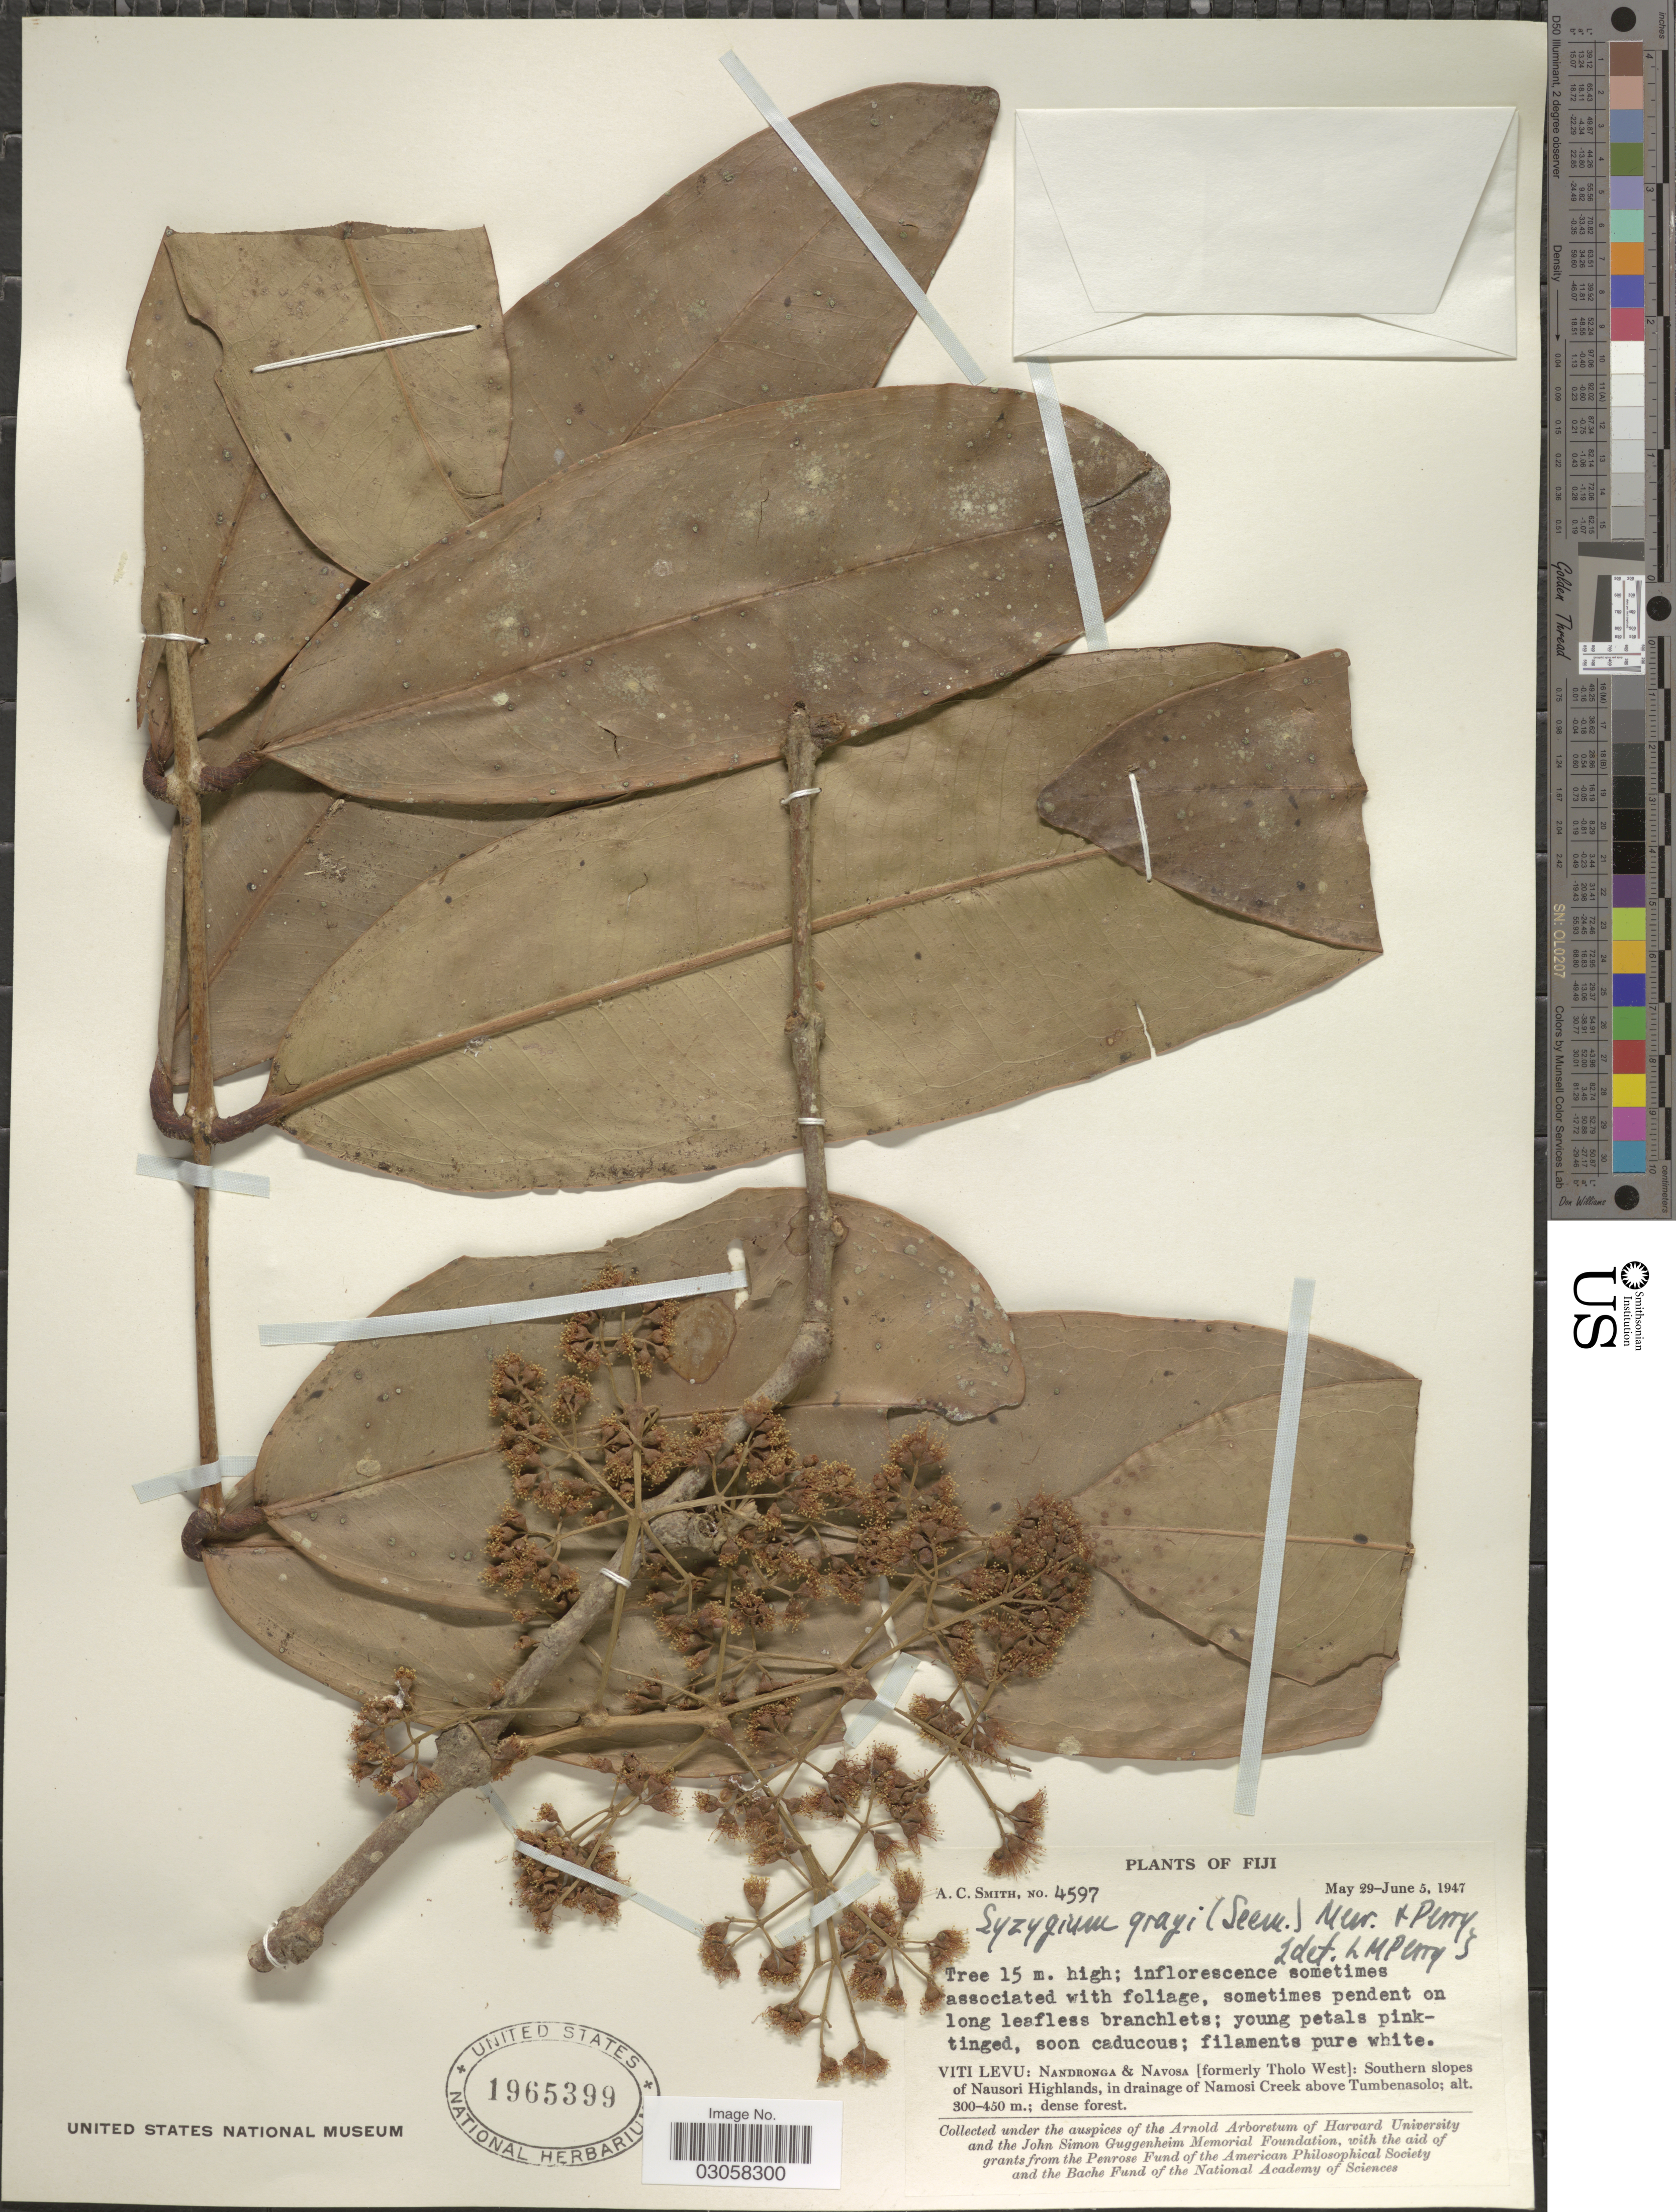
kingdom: Plantae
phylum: Tracheophyta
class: Magnoliopsida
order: Myrtales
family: Myrtaceae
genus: Syzygium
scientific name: Syzygium grayi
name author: (Seem.) Merr. & L.M. Perry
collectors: A. C. Smith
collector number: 4597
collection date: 1947-05-29/1947-06-05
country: Fiji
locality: Viti Levu: Nandronga & Navosa [formerly Tholo West]: Southern slopes of Nausori Highlands, in drainage of Namosi Creek above Tumbenasolo.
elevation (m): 300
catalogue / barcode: US 1965399